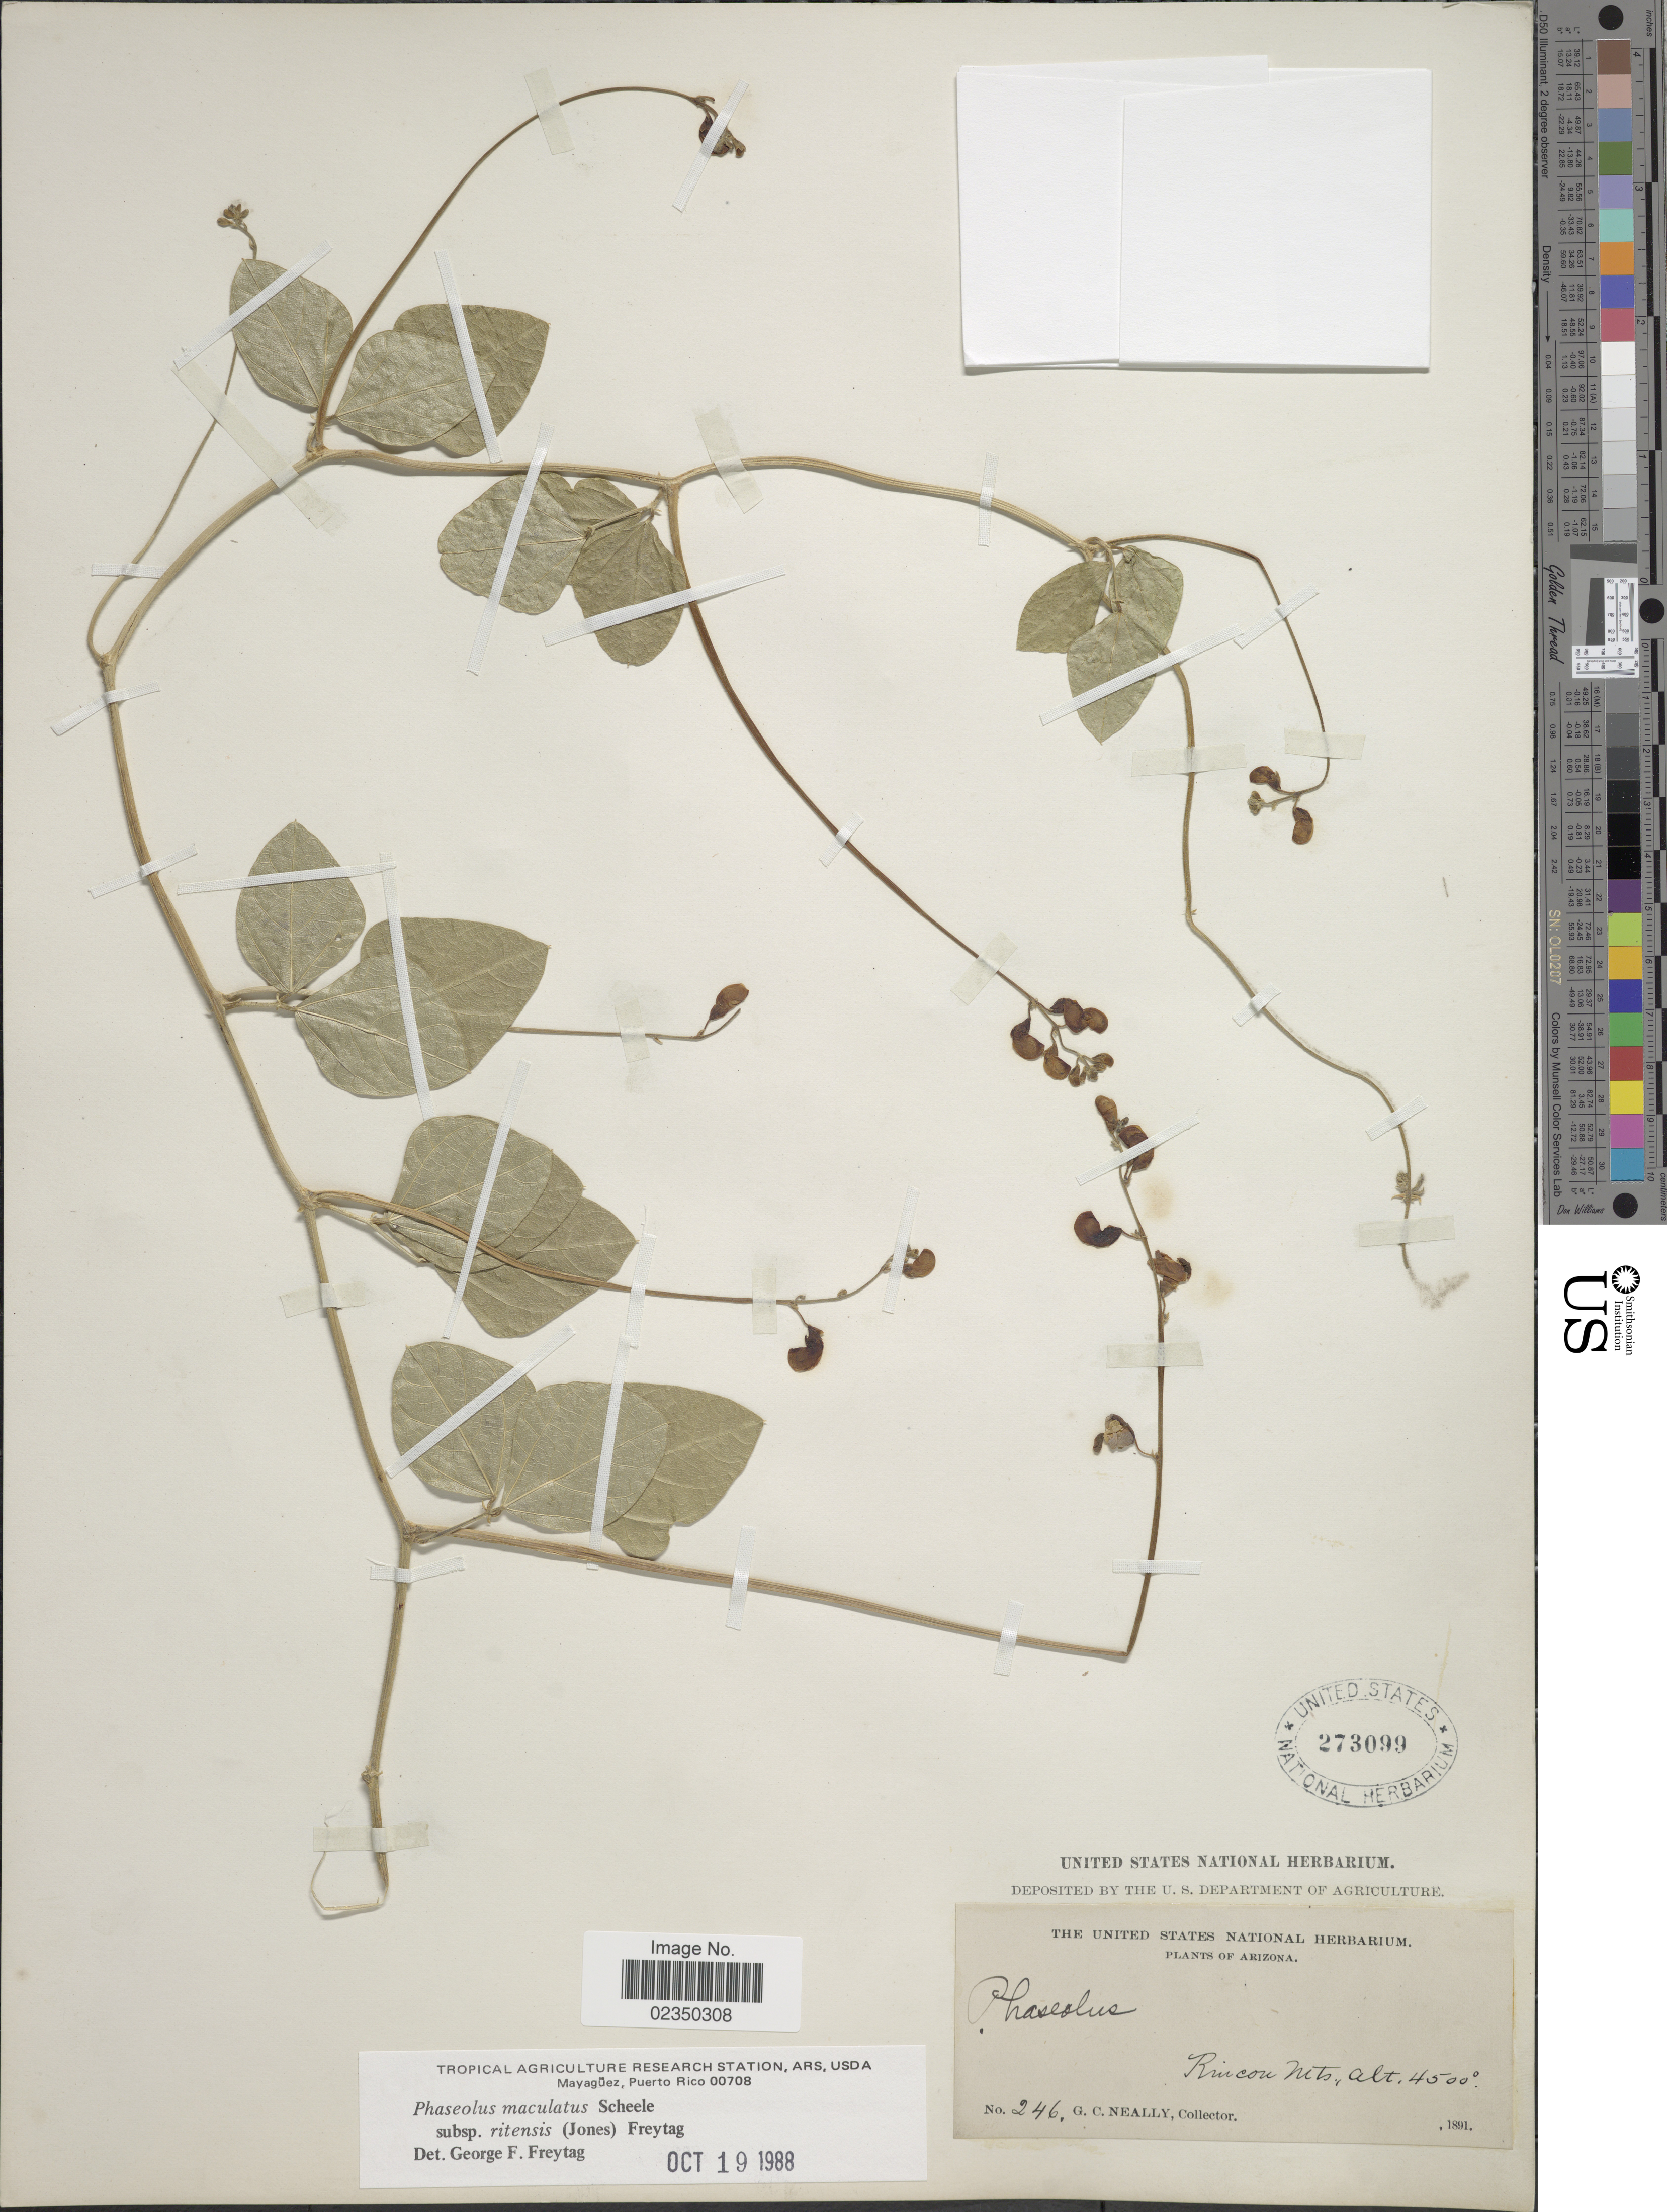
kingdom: Plantae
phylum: Tracheophyta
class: Magnoliopsida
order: Fabales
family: Fabaceae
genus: Phaseolus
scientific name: Phaseolus maculatus subsp. ritensis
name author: (M.E. Jones) Freytag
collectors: G. Neally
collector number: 246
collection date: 1891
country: United States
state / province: Arizona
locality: Rincon Mts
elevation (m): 1372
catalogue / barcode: US 273099